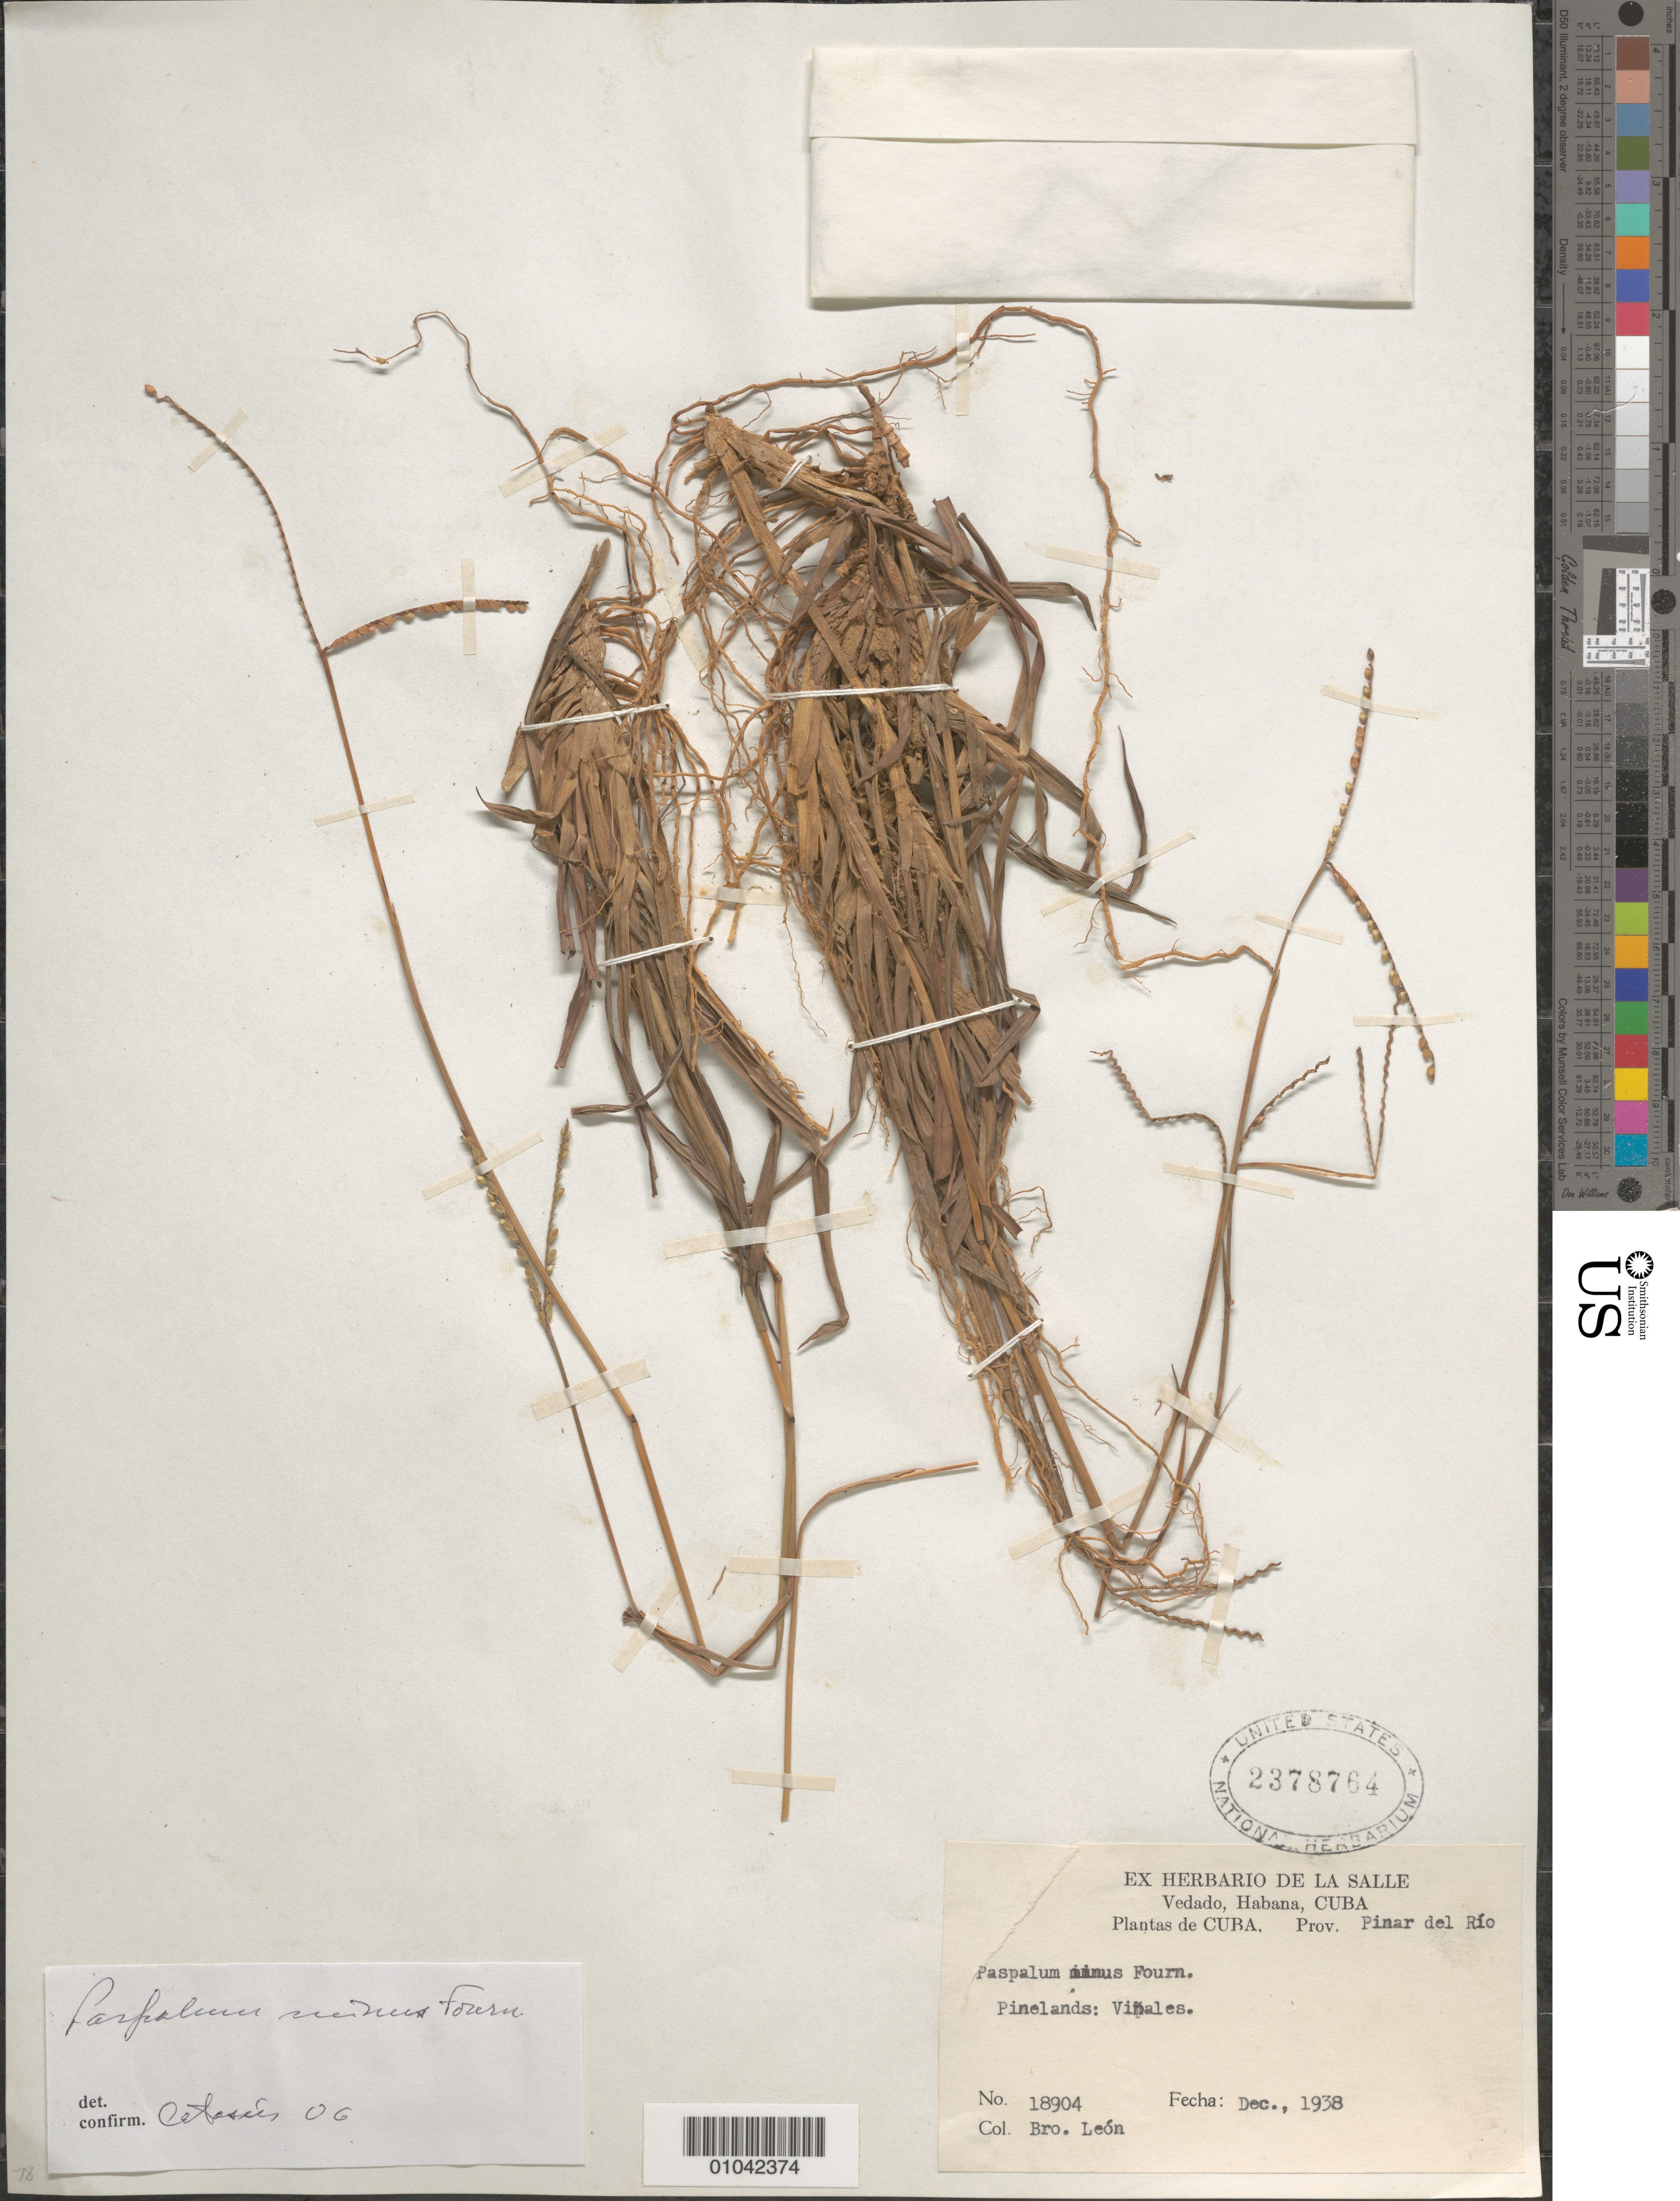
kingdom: Plantae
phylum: Tracheophyta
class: Liliopsida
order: Poales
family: Poaceae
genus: Paspalum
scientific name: Paspalum minus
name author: E. Fourn.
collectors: Bro. León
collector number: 18904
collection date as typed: Dec 1938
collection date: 1938-12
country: Cuba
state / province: Pinar del Rio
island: Cuba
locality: Viñales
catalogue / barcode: US 2378764